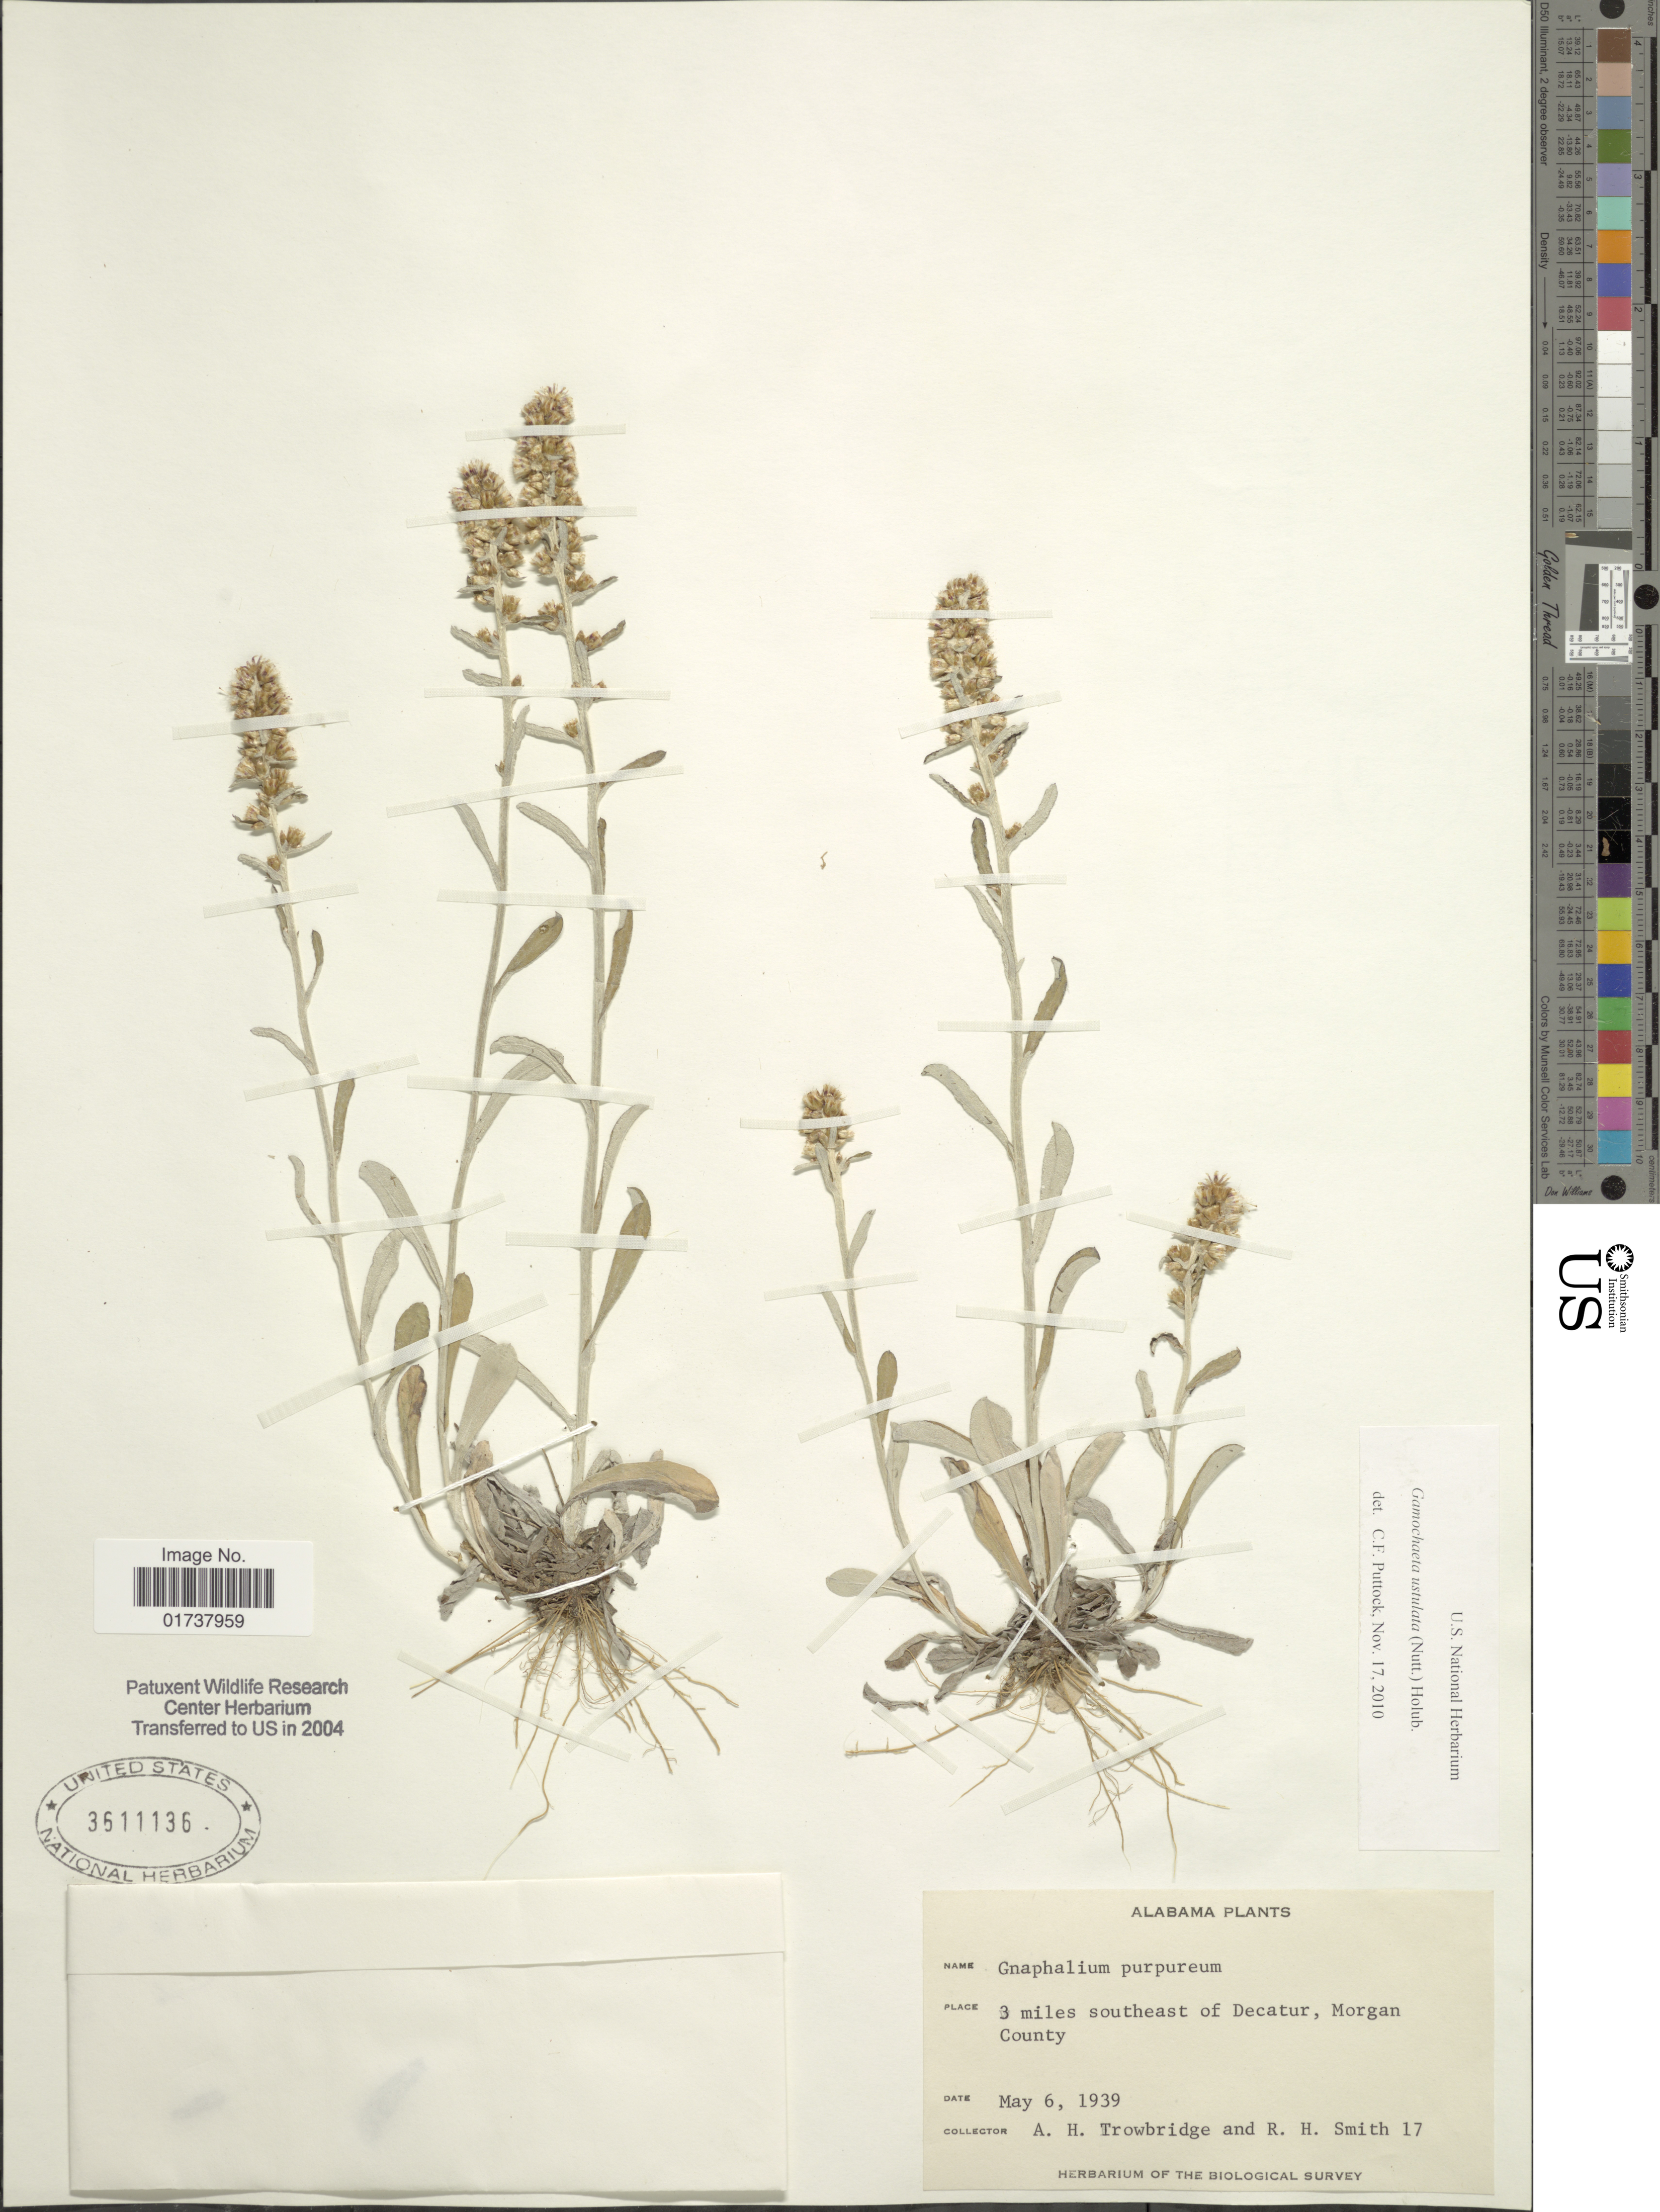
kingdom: Plantae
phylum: Tracheophyta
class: Magnoliopsida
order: Asterales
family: Asteraceae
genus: Gamochaeta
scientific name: Gamochaeta purpurea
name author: (L.) Cabrera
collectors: A. H. Trowbridge & R. H. Smith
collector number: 17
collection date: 1939-05-06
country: United States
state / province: Alabama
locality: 3 miles southeast of Decatur, Morgan County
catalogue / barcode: US 3511136